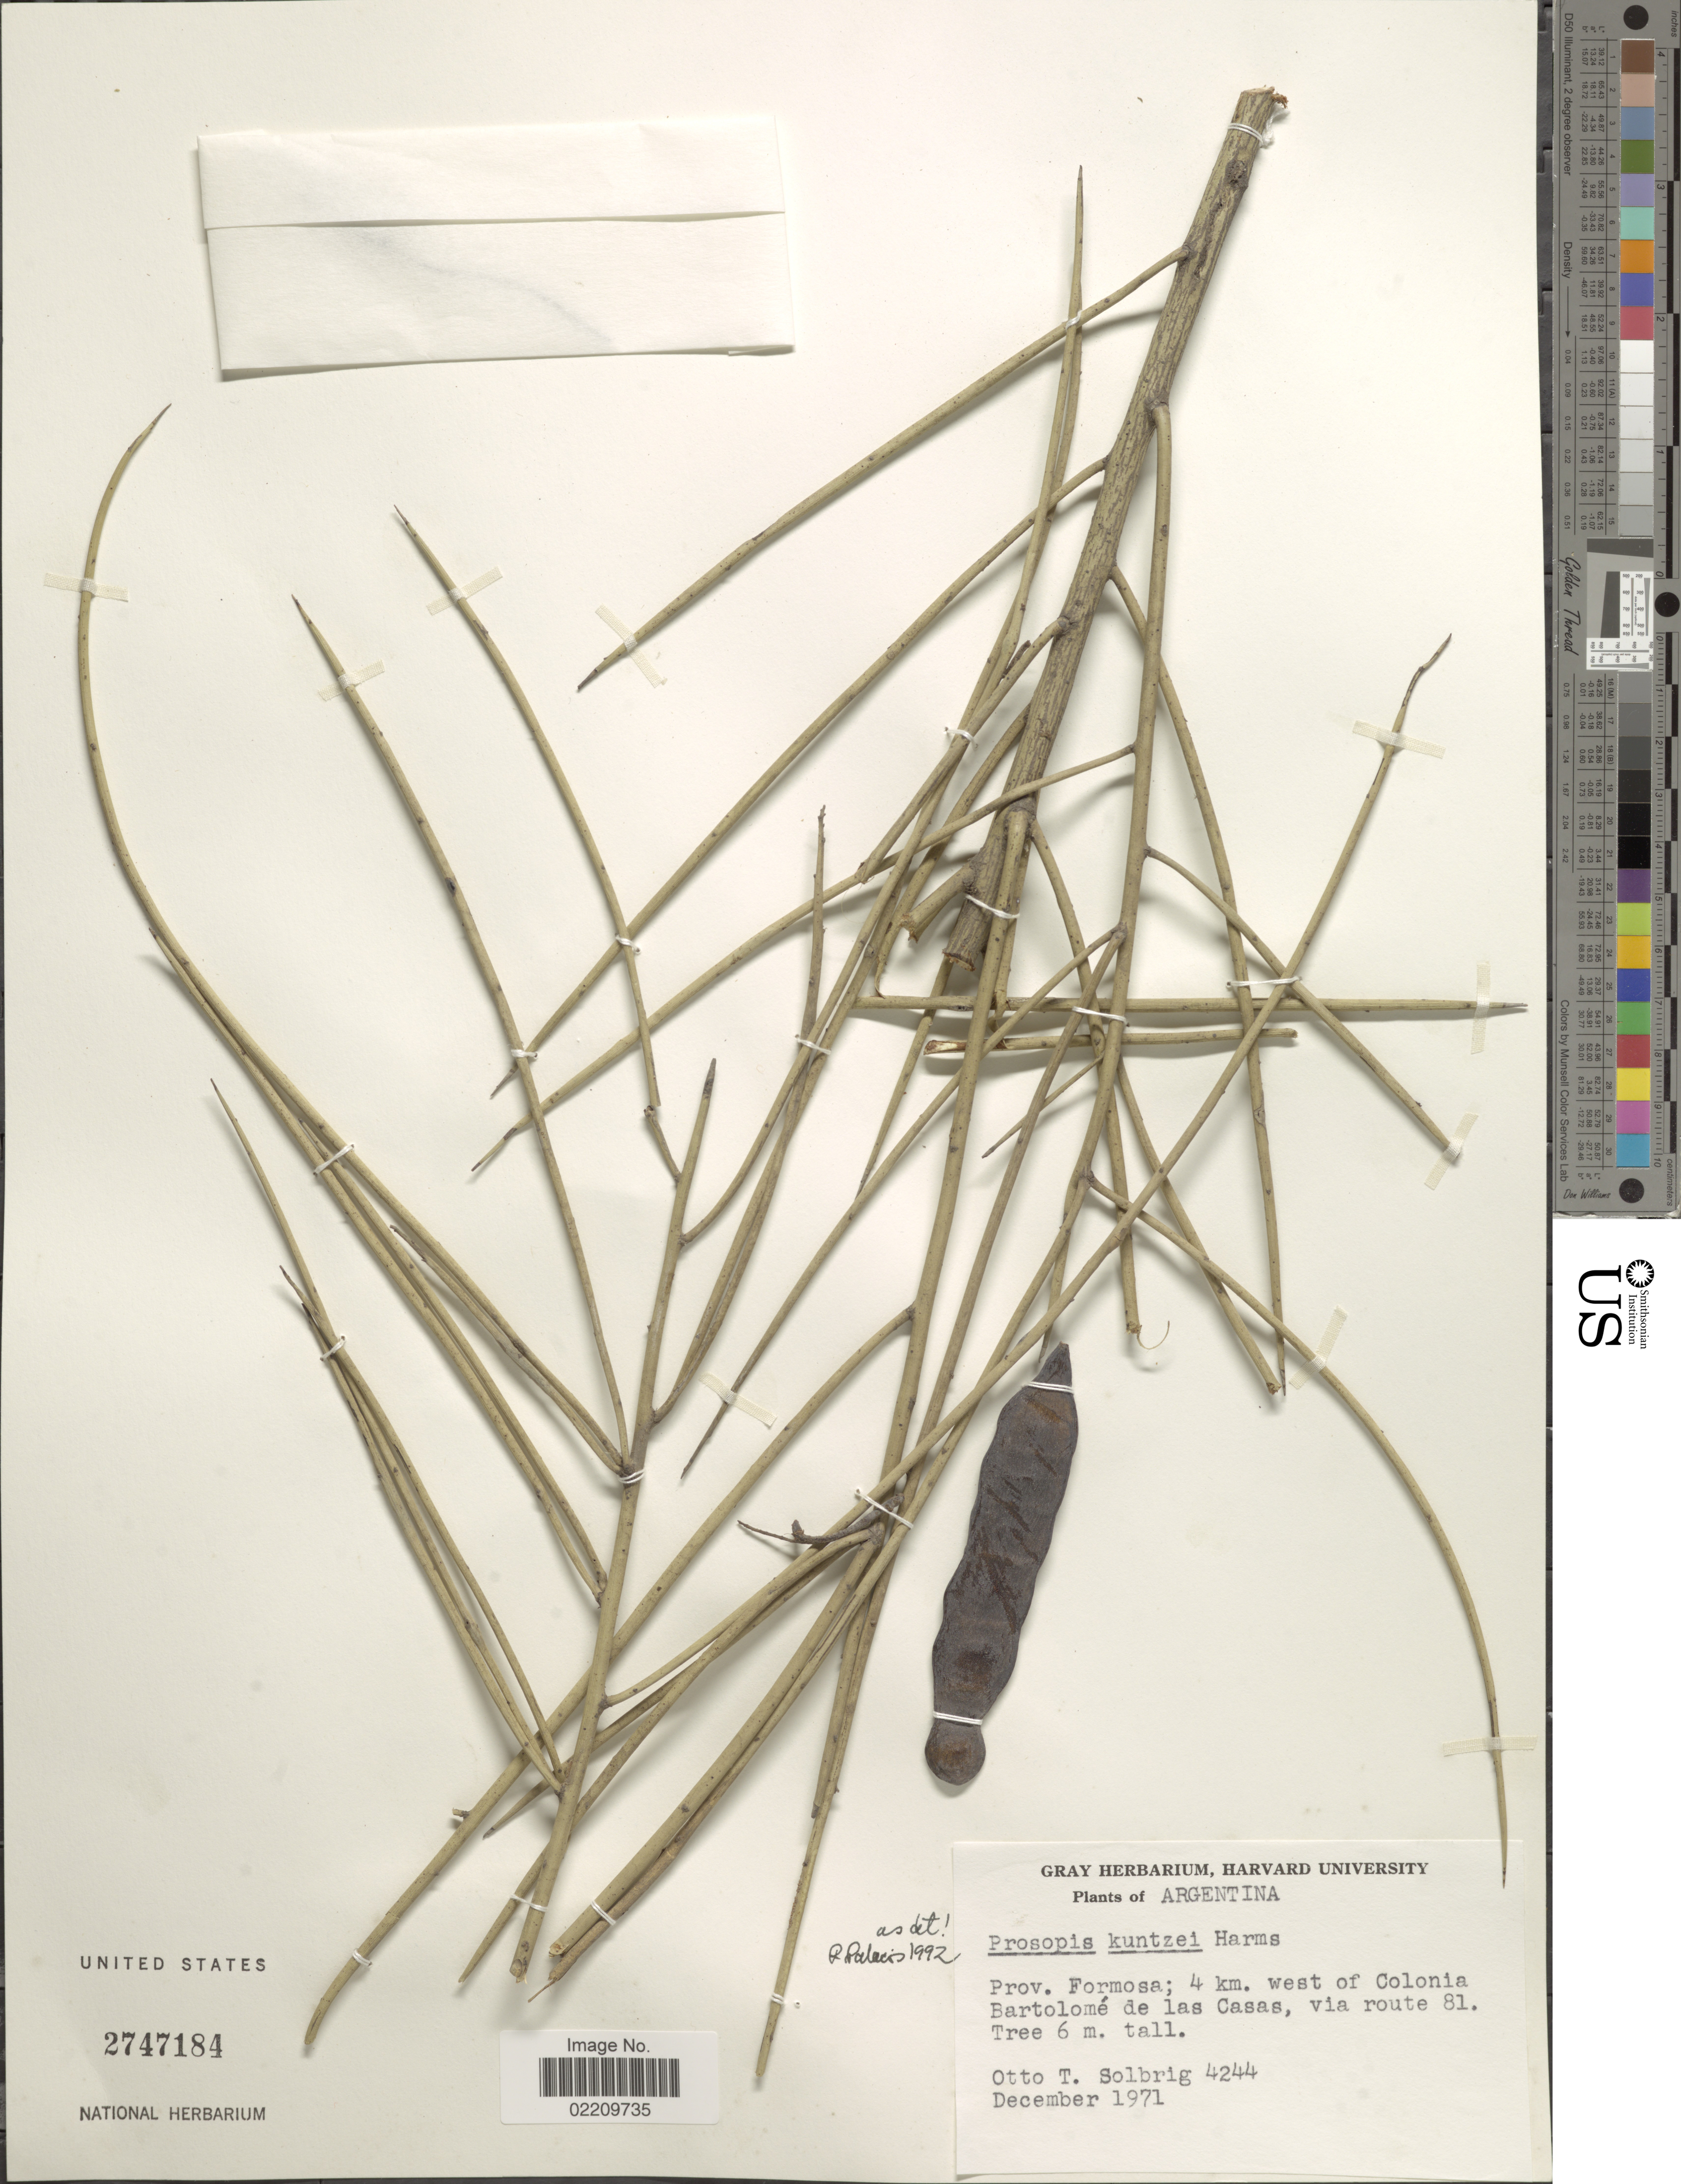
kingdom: Plantae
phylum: Tracheophyta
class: Magnoliopsida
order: Fabales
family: Fabaceae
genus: Neltuma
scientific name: Neltuma kuntzei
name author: (Harms ex Kuntze) C. E. Hughes & G.P. Lewis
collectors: O. T. Solbrig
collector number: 4244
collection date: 1971-12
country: Argentina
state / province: Formosa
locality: Prov. Formosa; 4 km. west of Colonia Bartolomé de las Casas, via route 81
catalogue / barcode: US 2747184